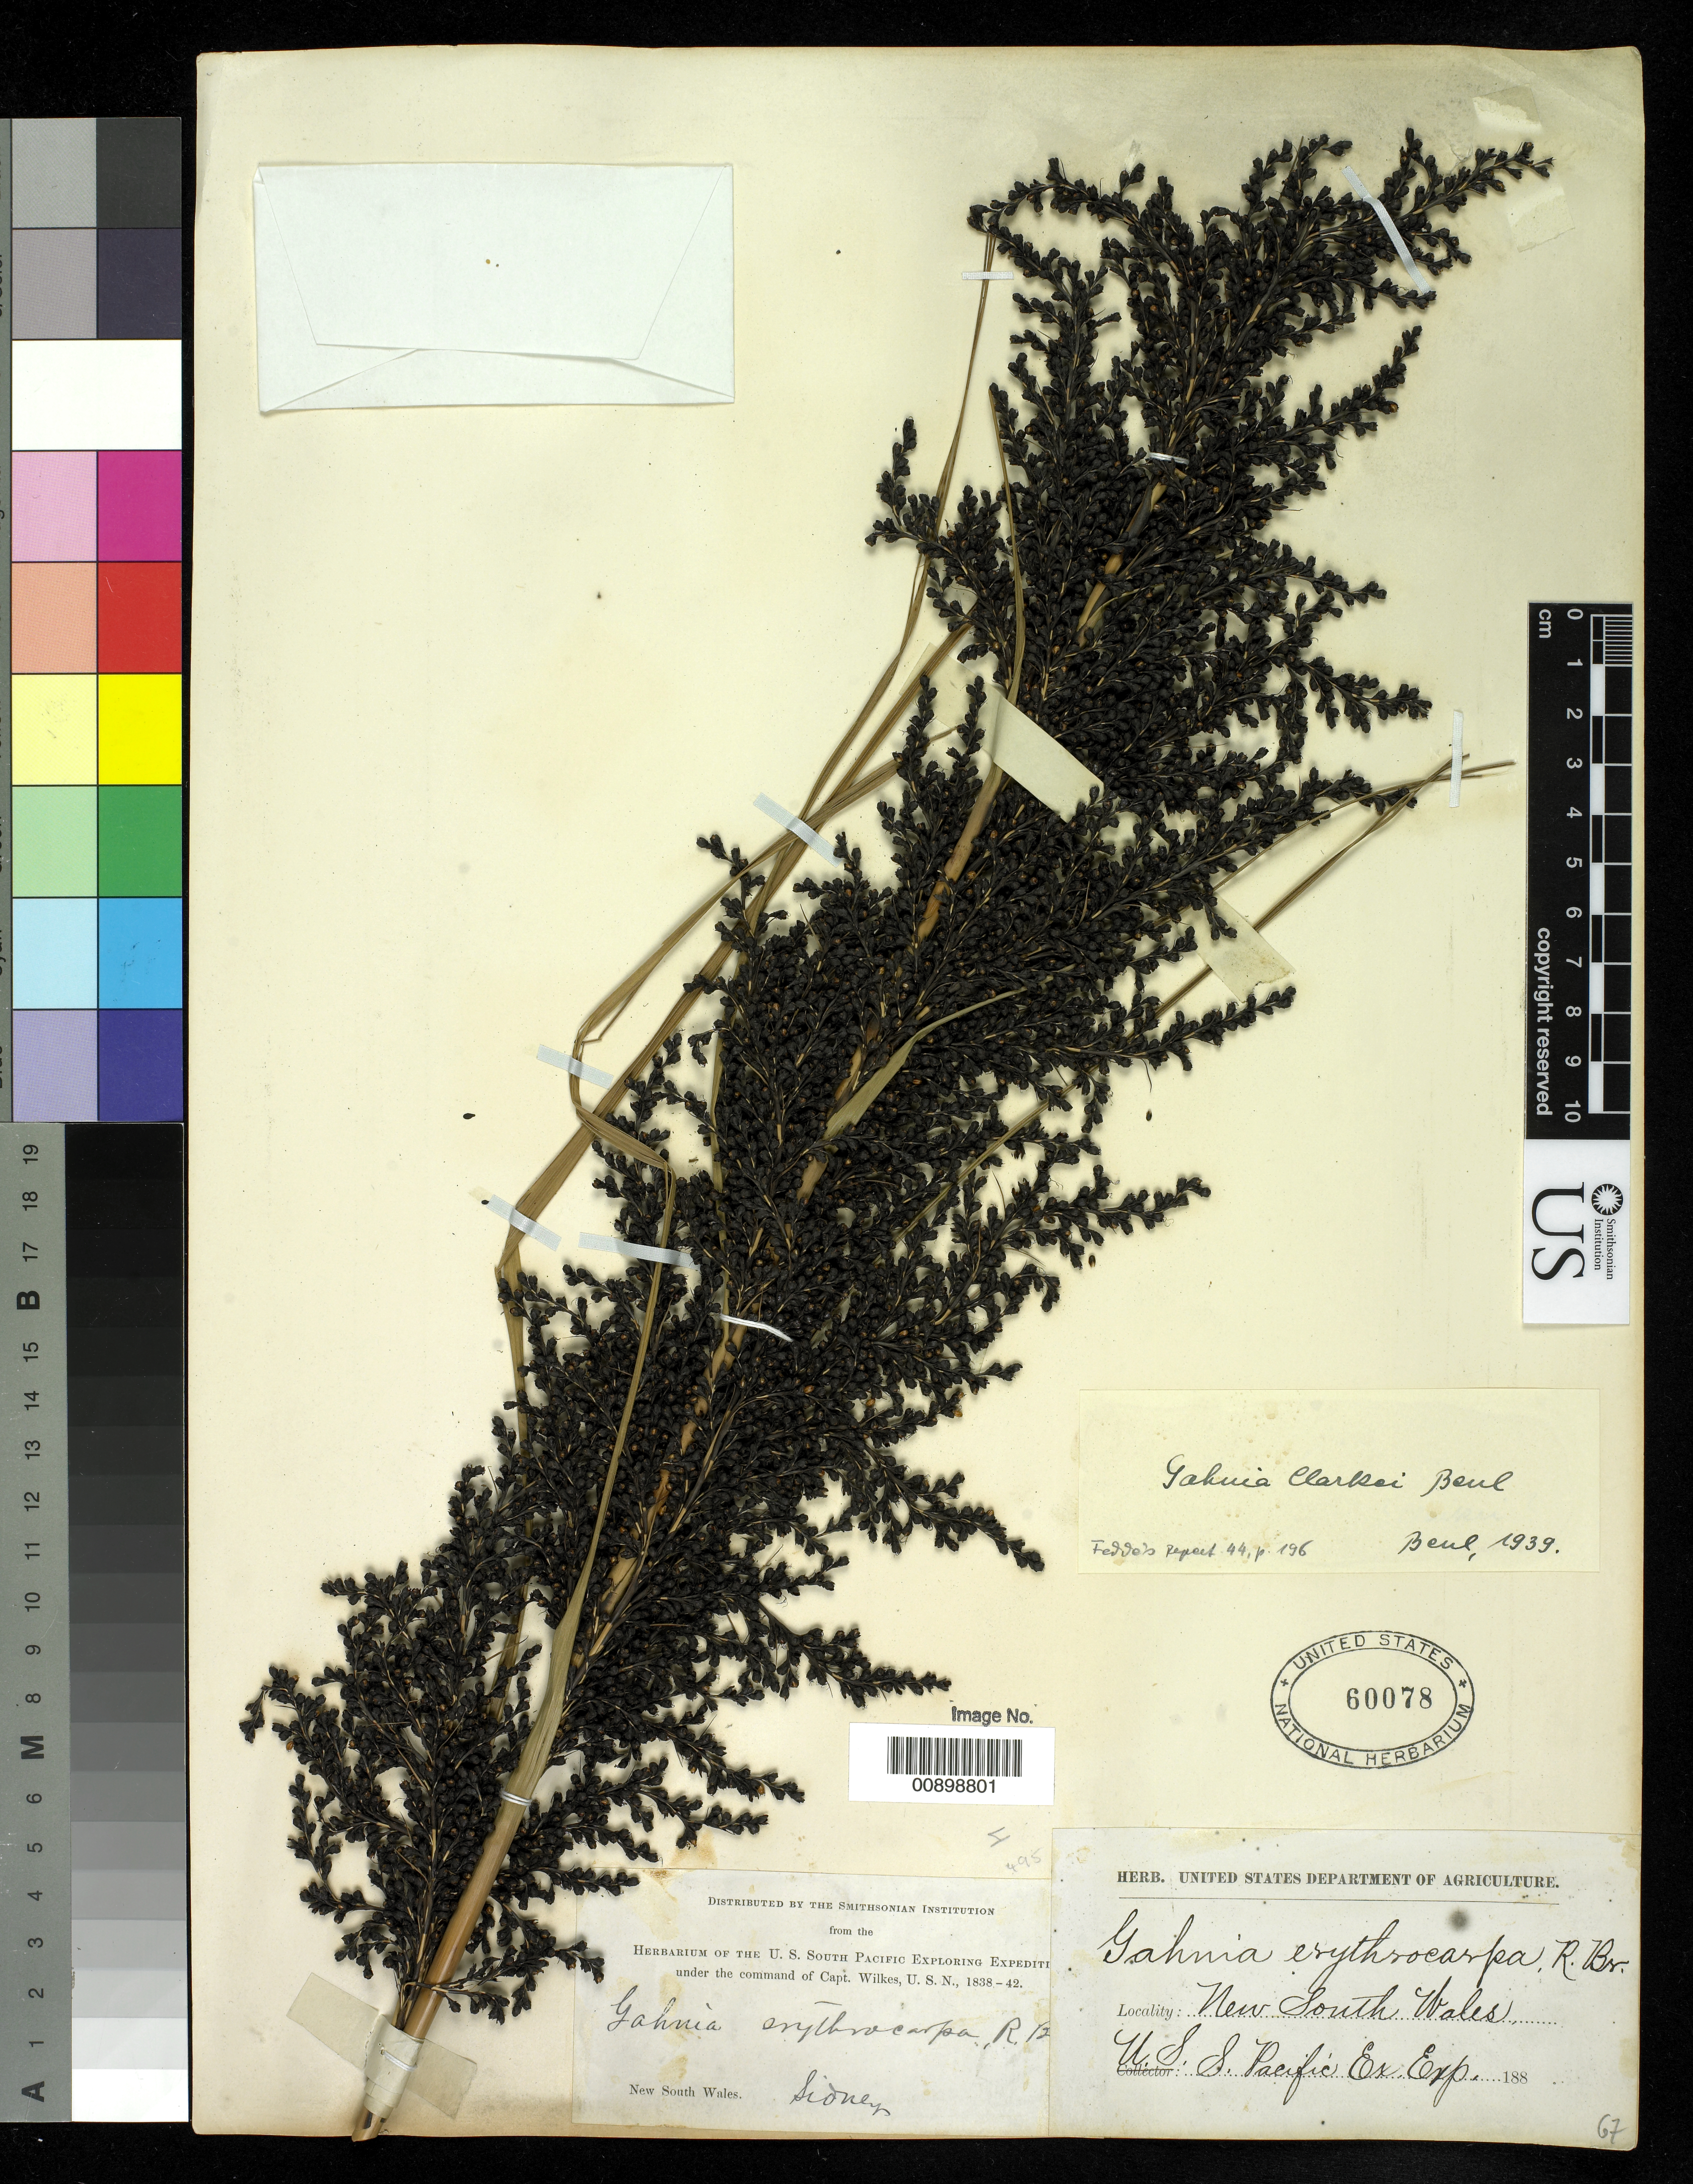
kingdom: Plantae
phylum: Tracheophyta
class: Liliopsida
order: Poales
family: Cyperaceae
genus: Gahnia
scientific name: Gahnia erythrocarpa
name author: R. Br.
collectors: Wilkes Explor. Exped.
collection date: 1838/1842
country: Australia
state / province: New South Wales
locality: Sydney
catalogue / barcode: US 60078